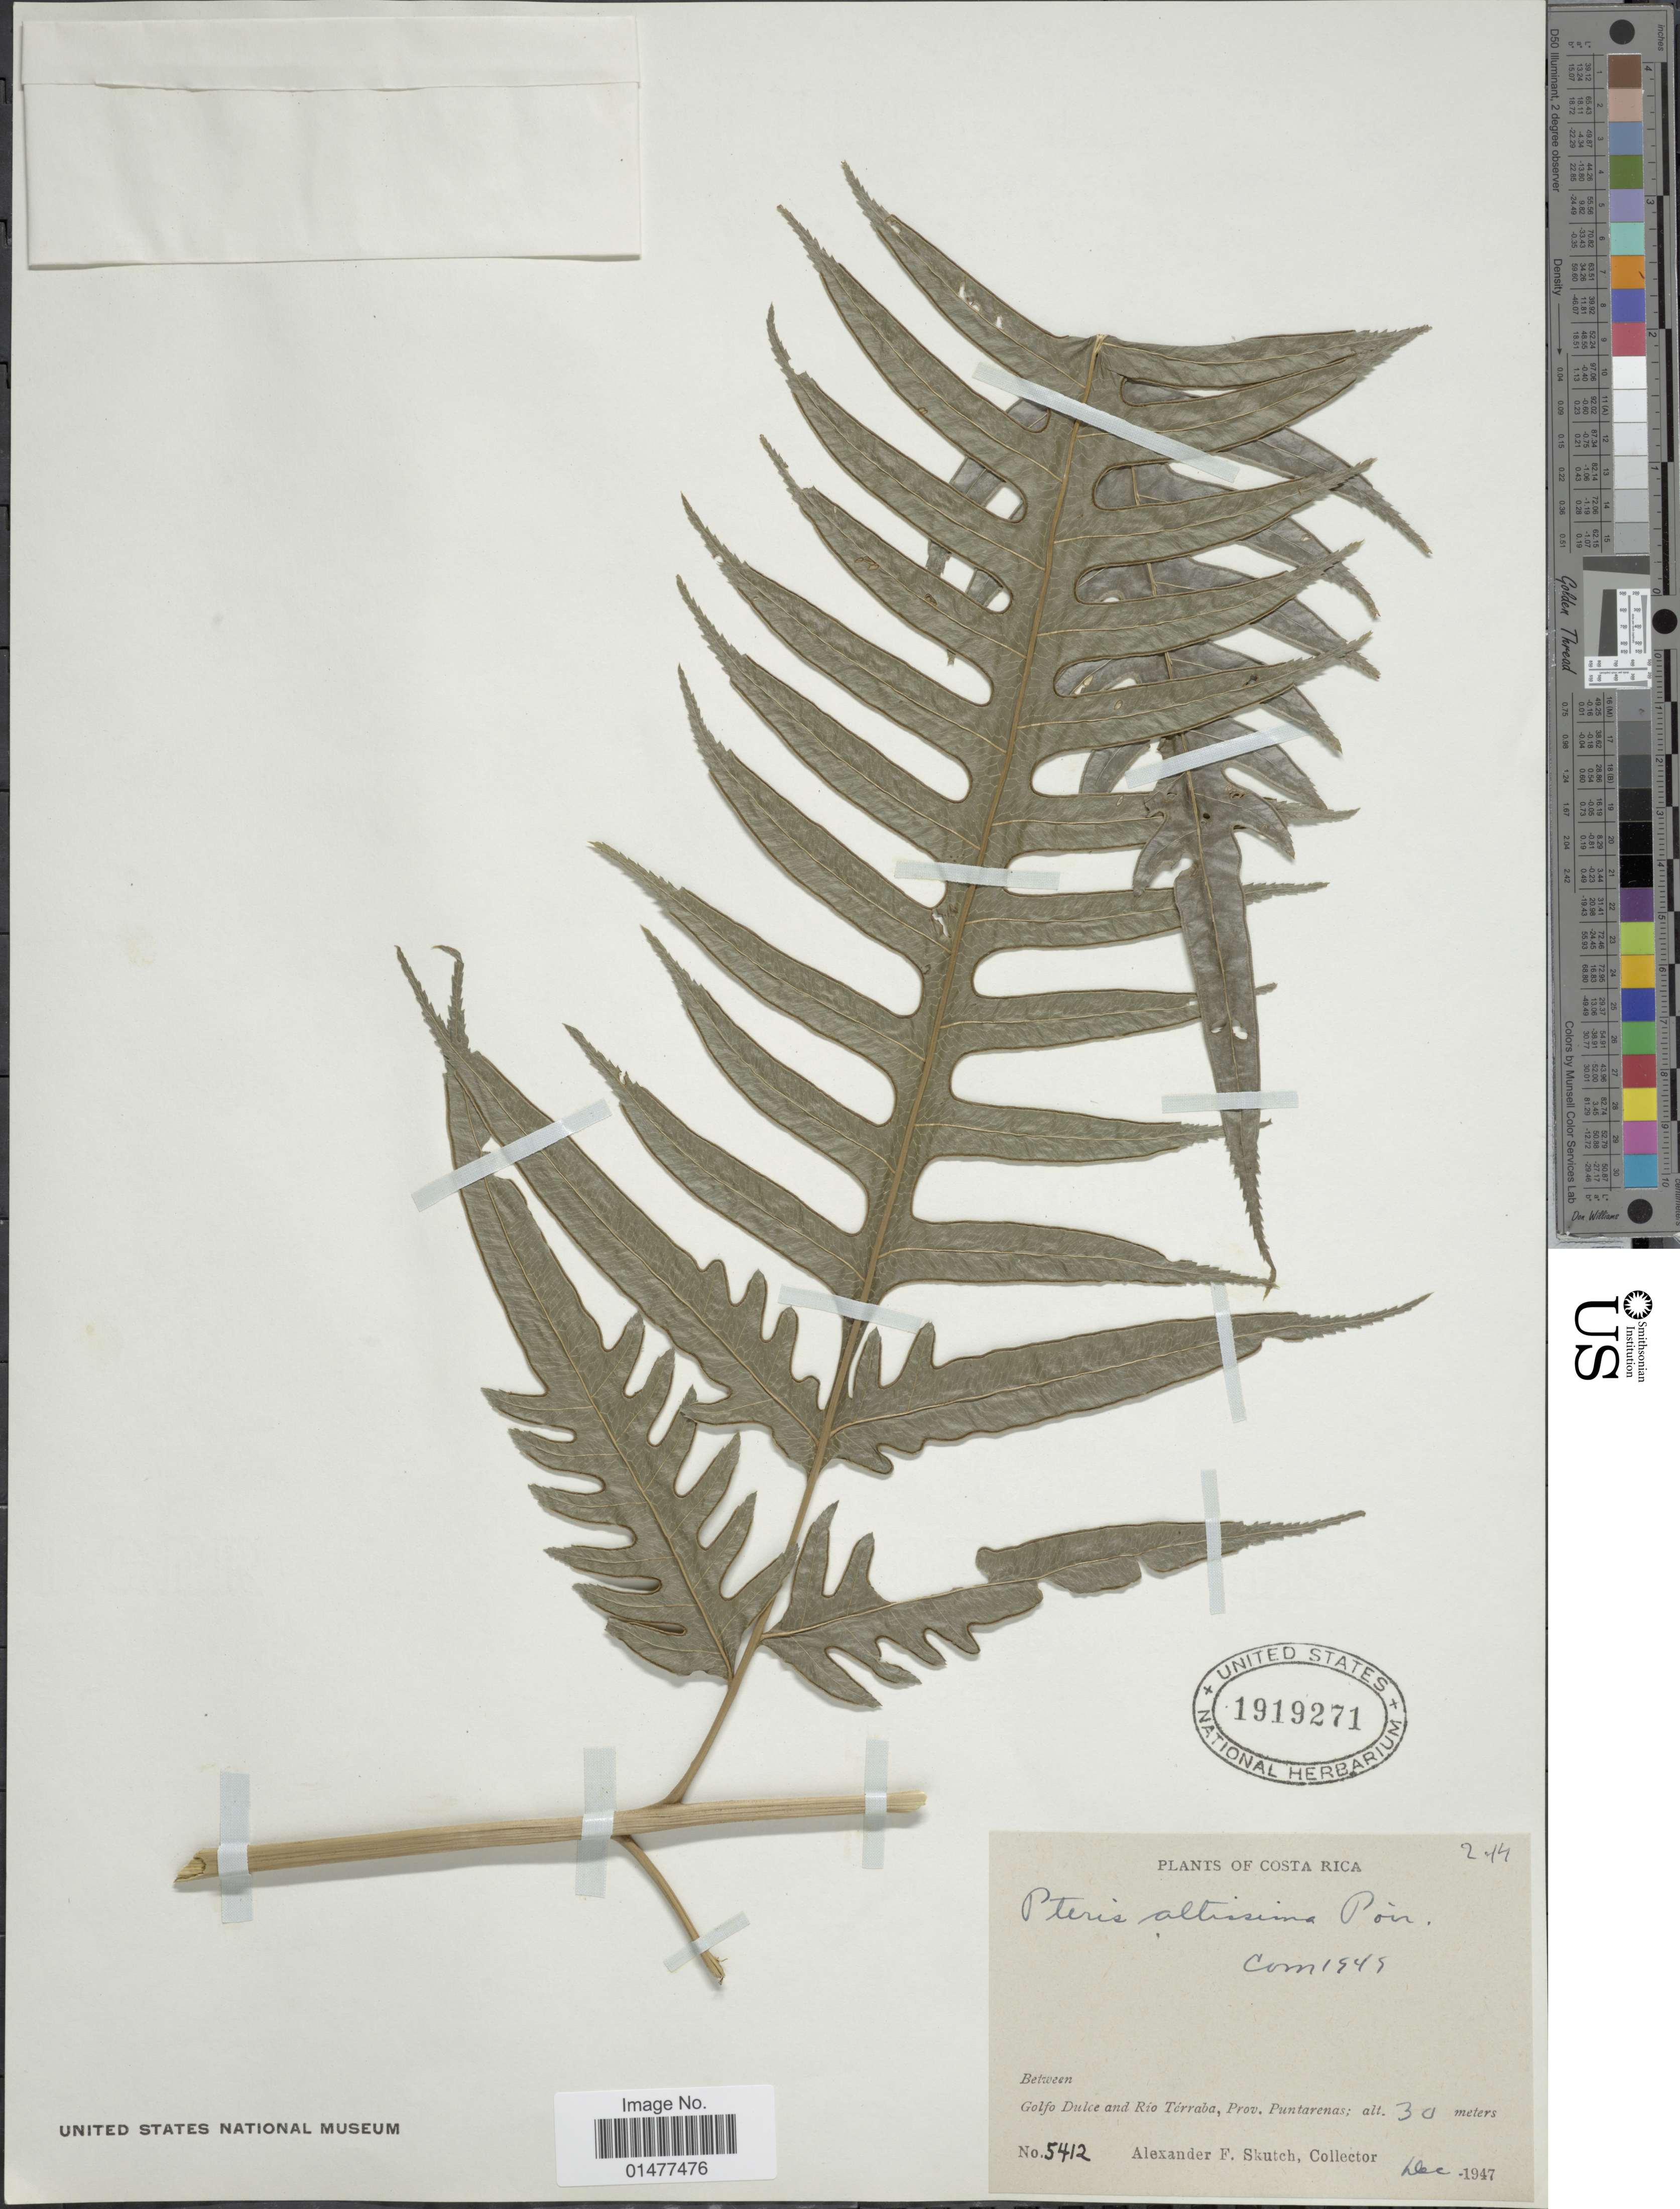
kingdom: Plantae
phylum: Tracheophyta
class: Polypodiopsida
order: Polypodiales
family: Pteridaceae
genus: Pteris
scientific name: Pteris altissima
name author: Poir.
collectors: A. F. Skutch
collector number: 5412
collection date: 1947-12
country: Costa Rica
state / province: Puntarenas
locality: Between Golfo Dulce and Rio Térraba.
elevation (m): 30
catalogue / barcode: US 1919271